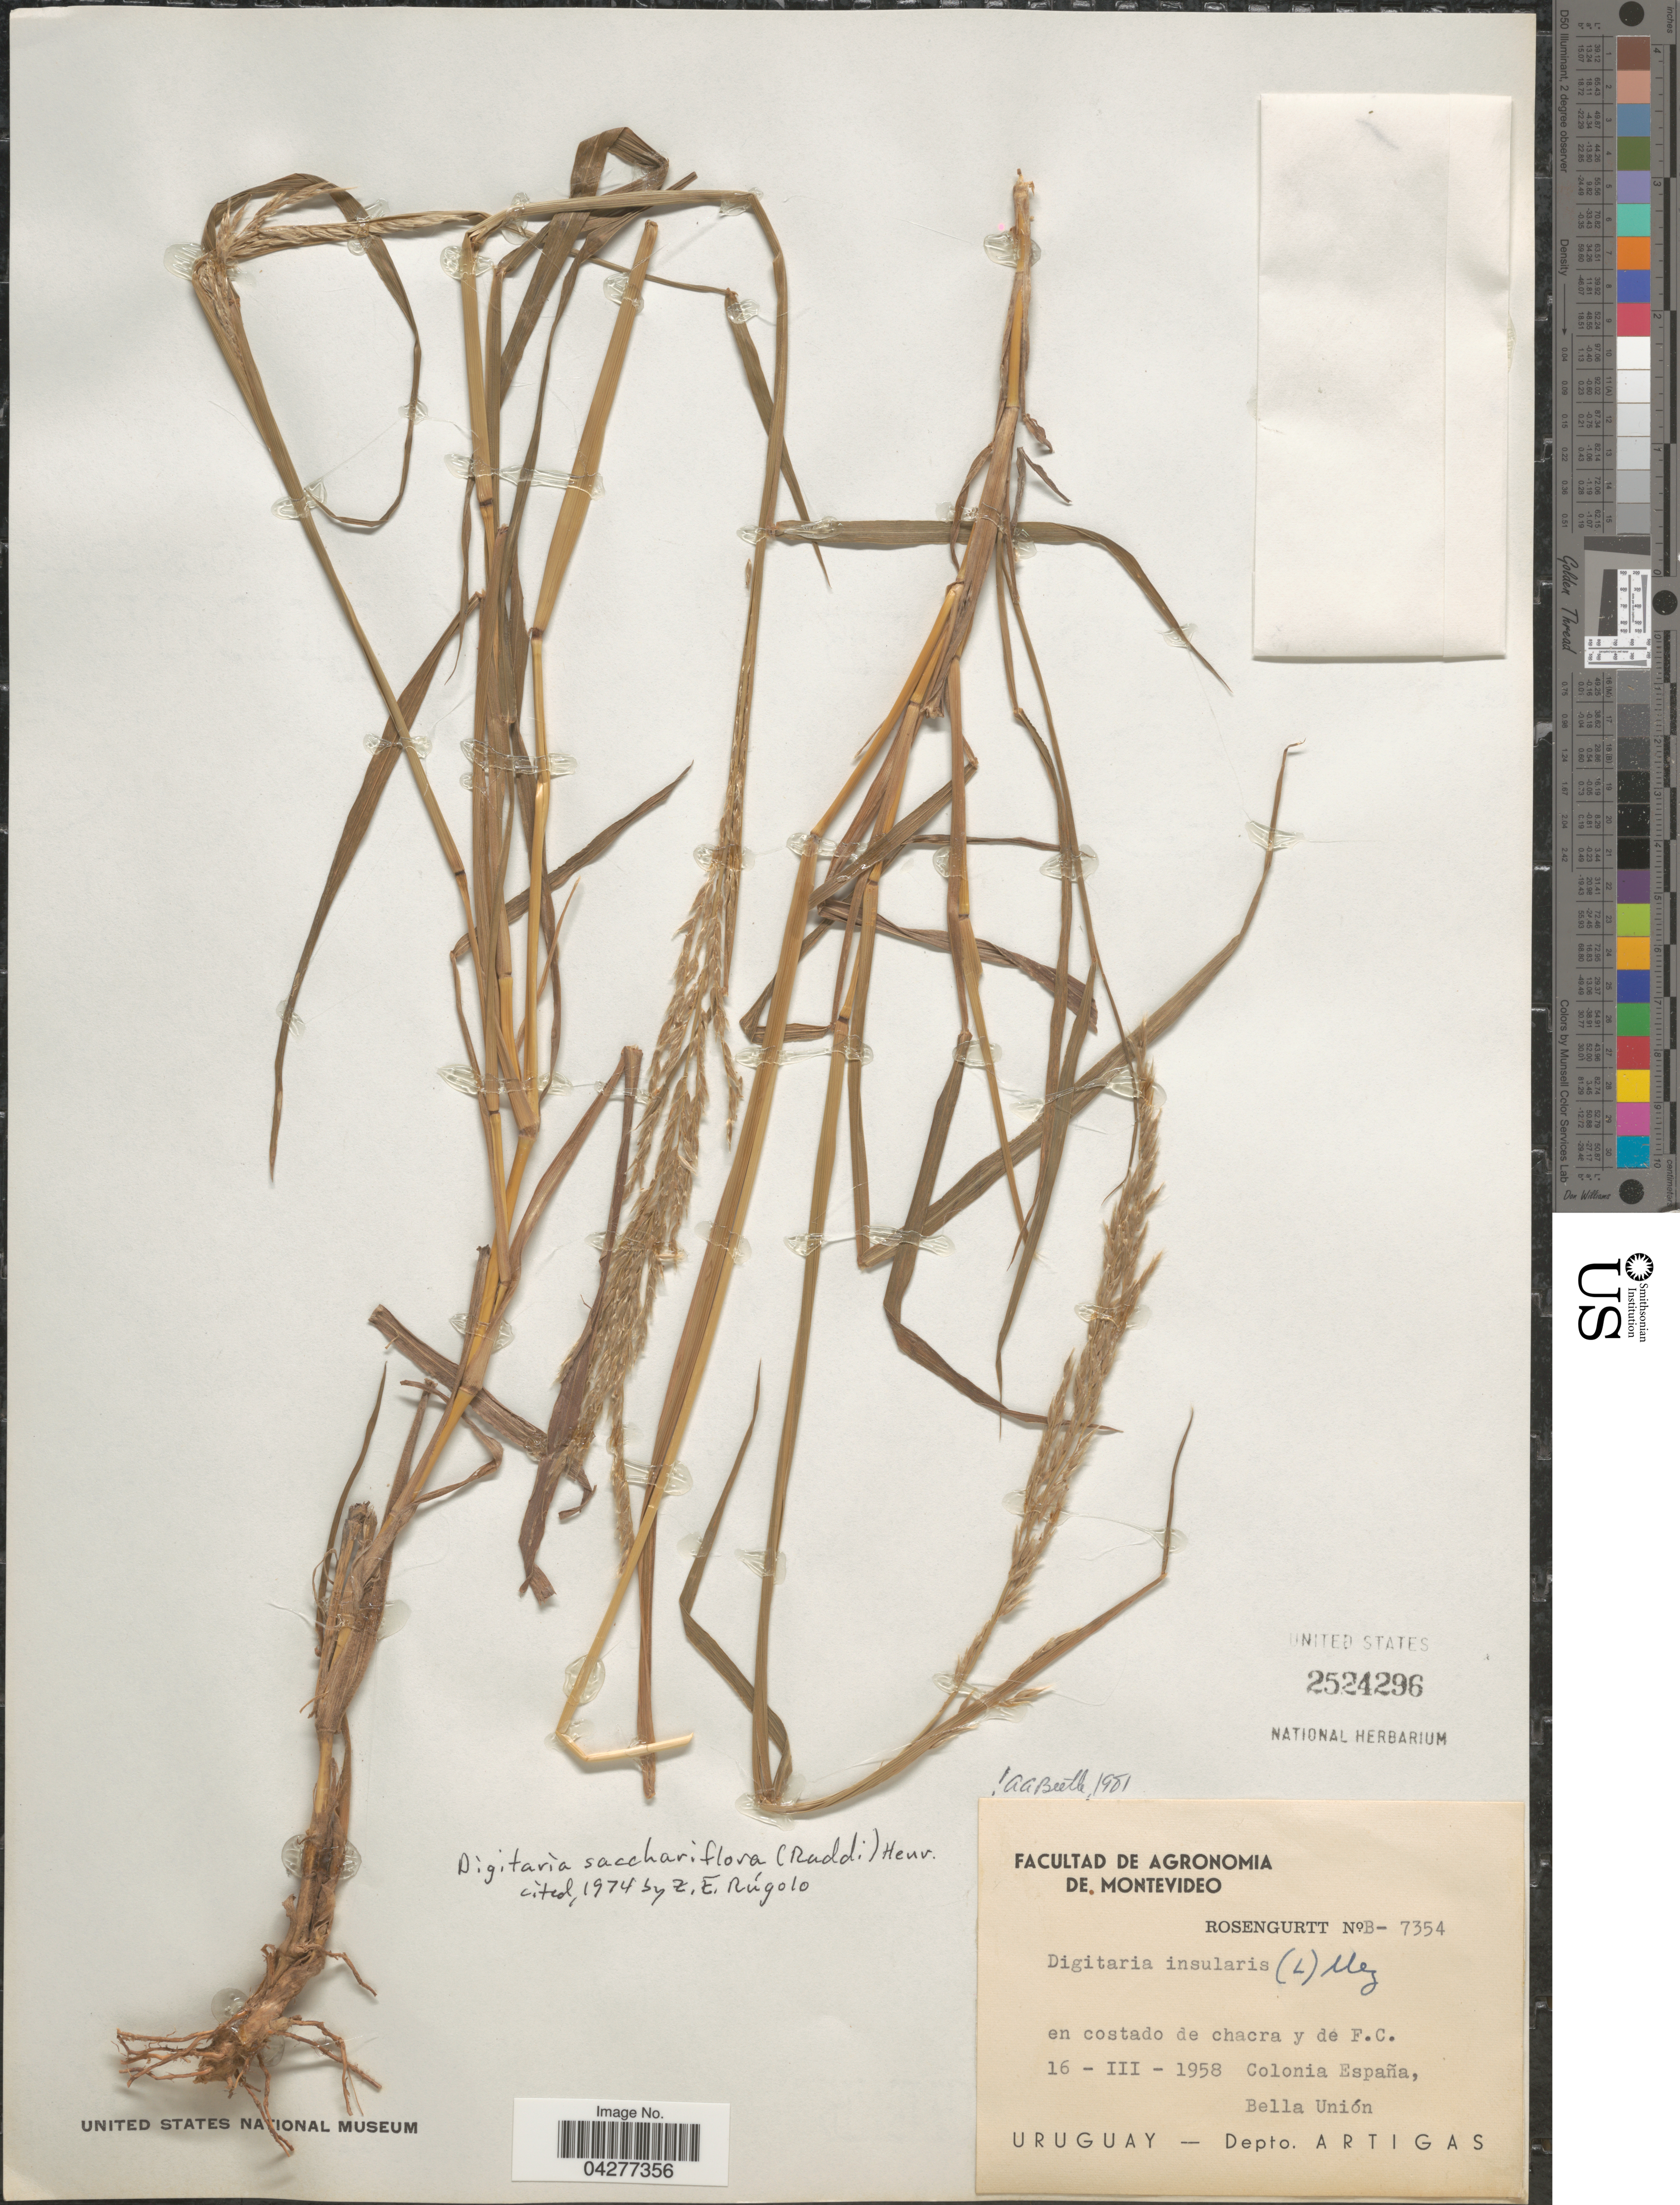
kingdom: Plantae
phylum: Tracheophyta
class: Liliopsida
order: Poales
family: Poaceae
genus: Digitaria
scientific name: Digitaria sacchariflora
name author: (Nees) Henr.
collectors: Rosengurtt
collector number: B-7354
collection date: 1958-03-16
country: Uruguay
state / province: Artigas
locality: En costado de chacra y de F.C. Colonia España, Bella Unión. Depto. Artigas.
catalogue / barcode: US 2524296